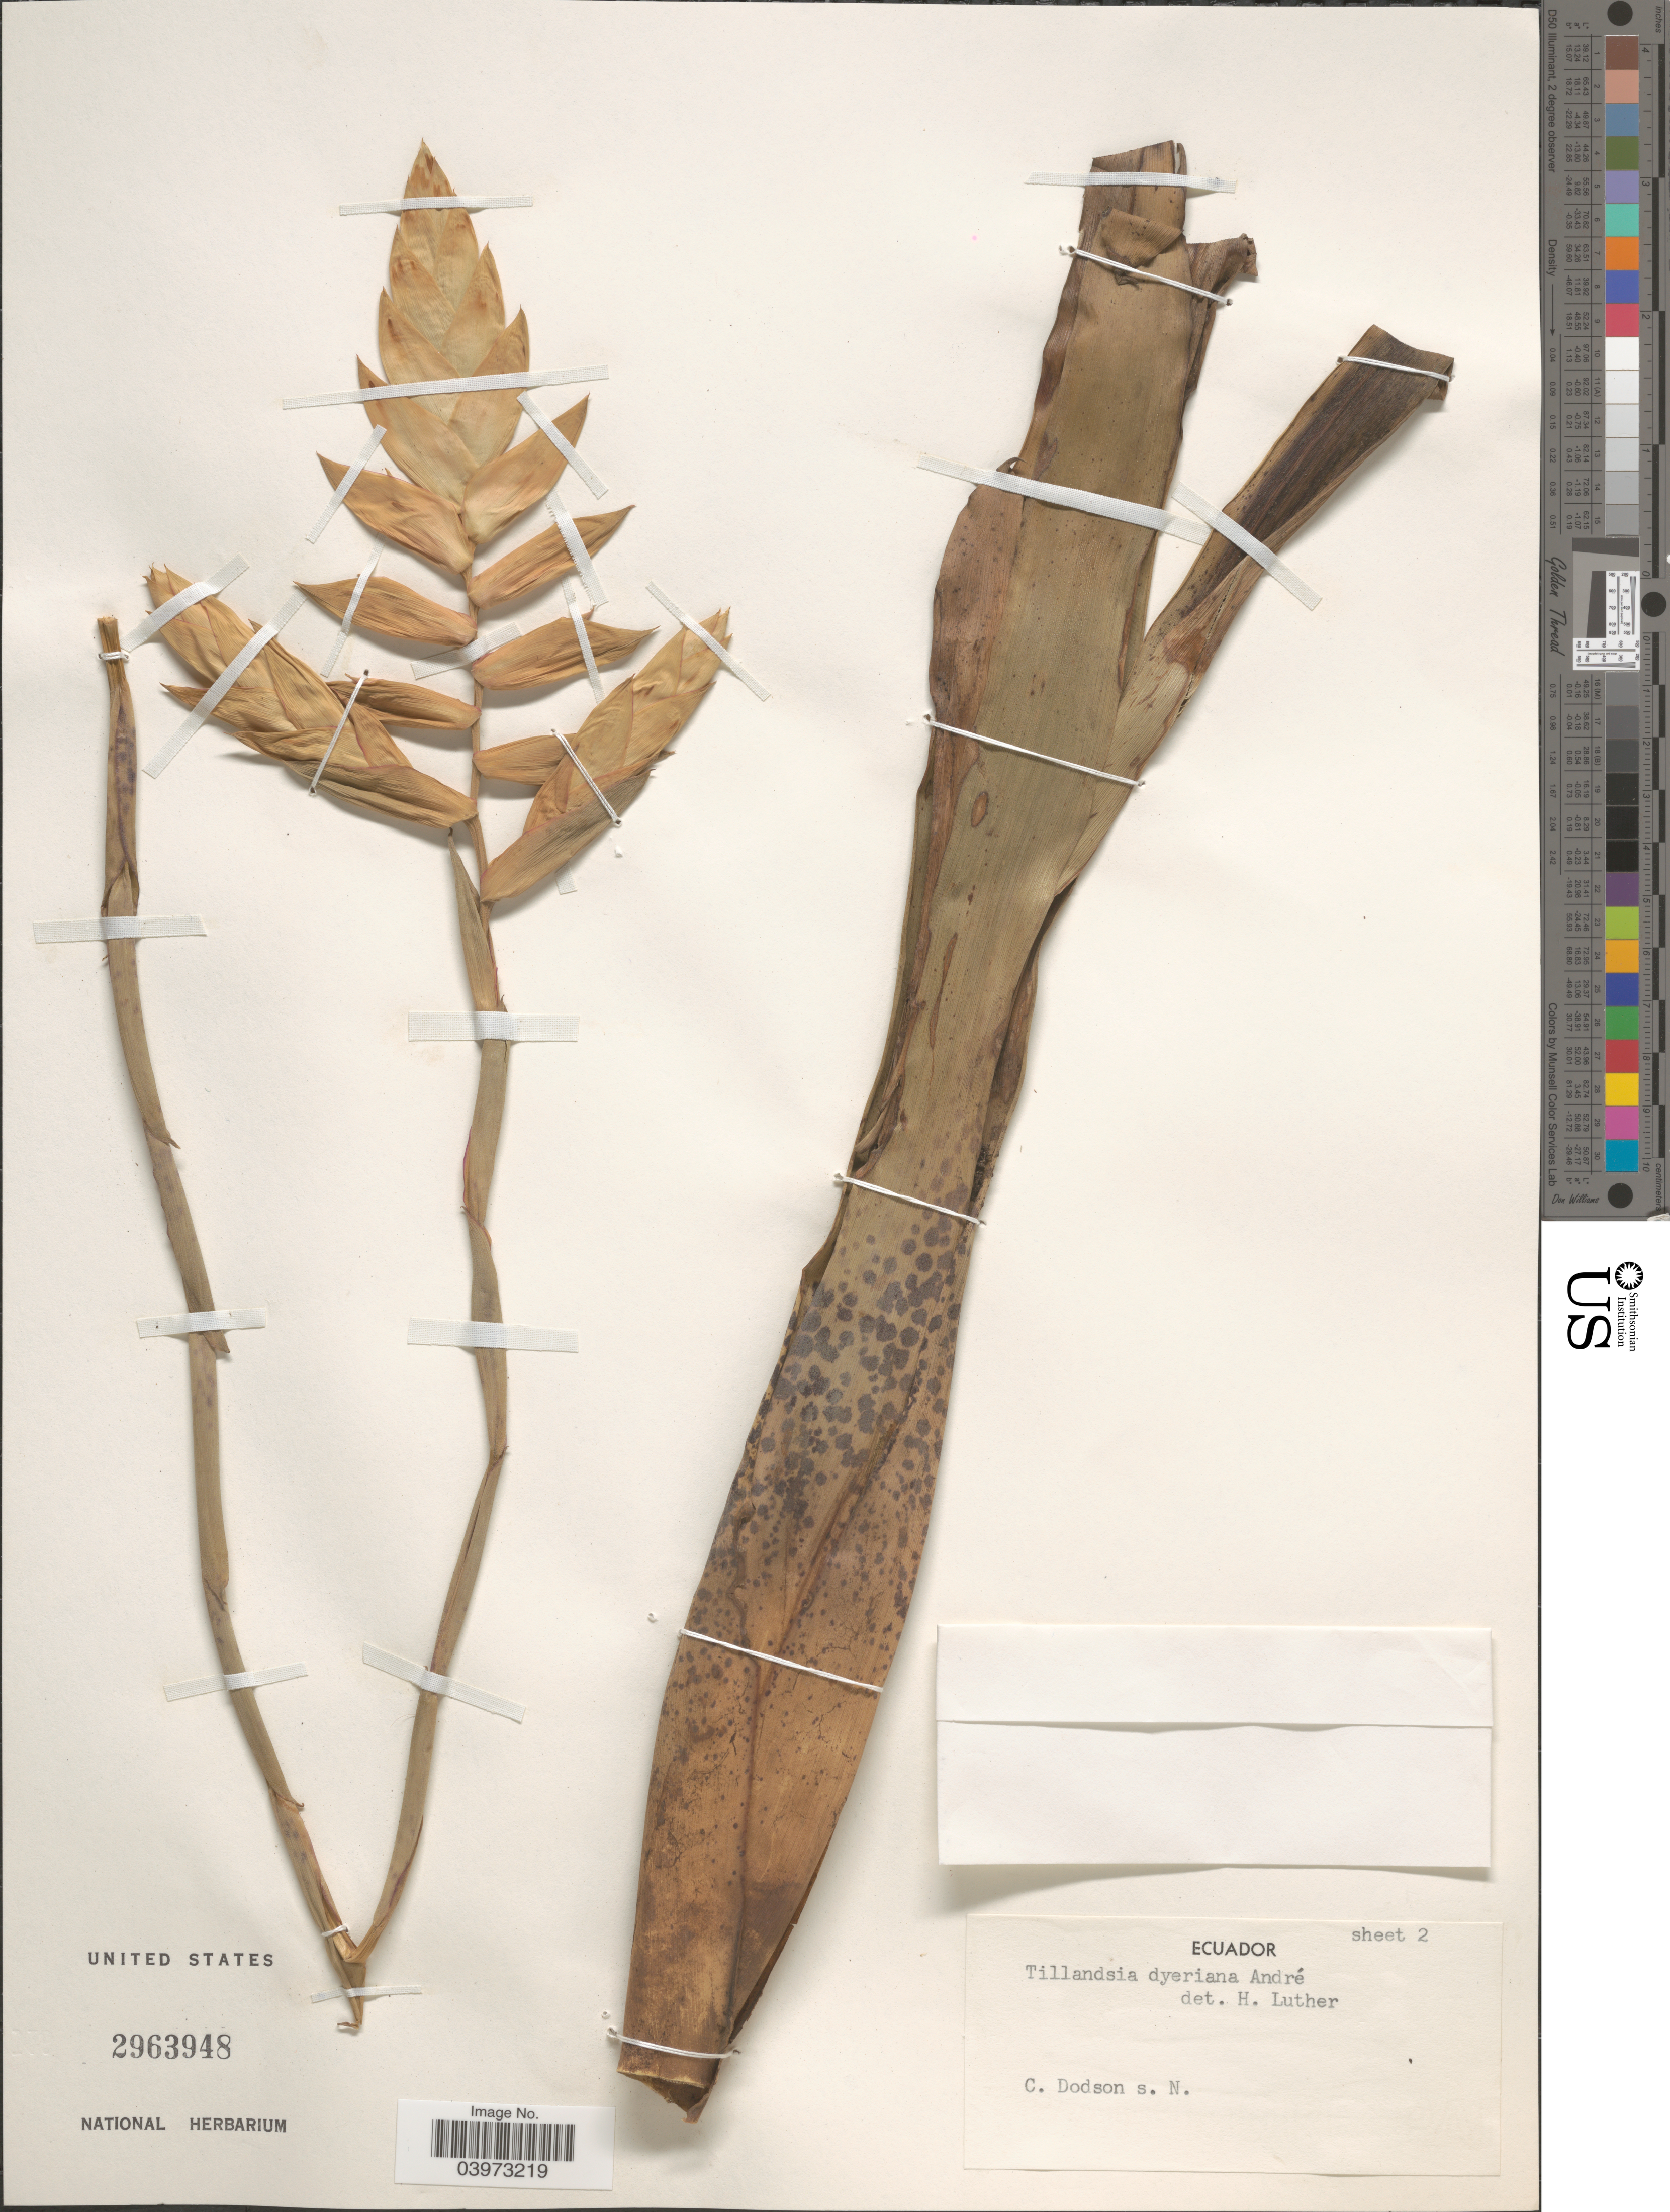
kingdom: Plantae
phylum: Tracheophyta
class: Liliopsida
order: Poales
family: Bromeliaceae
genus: Tillandsia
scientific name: Tillandsia dyeriana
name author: André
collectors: C. Dodson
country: Ecuador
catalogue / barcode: US 2963948